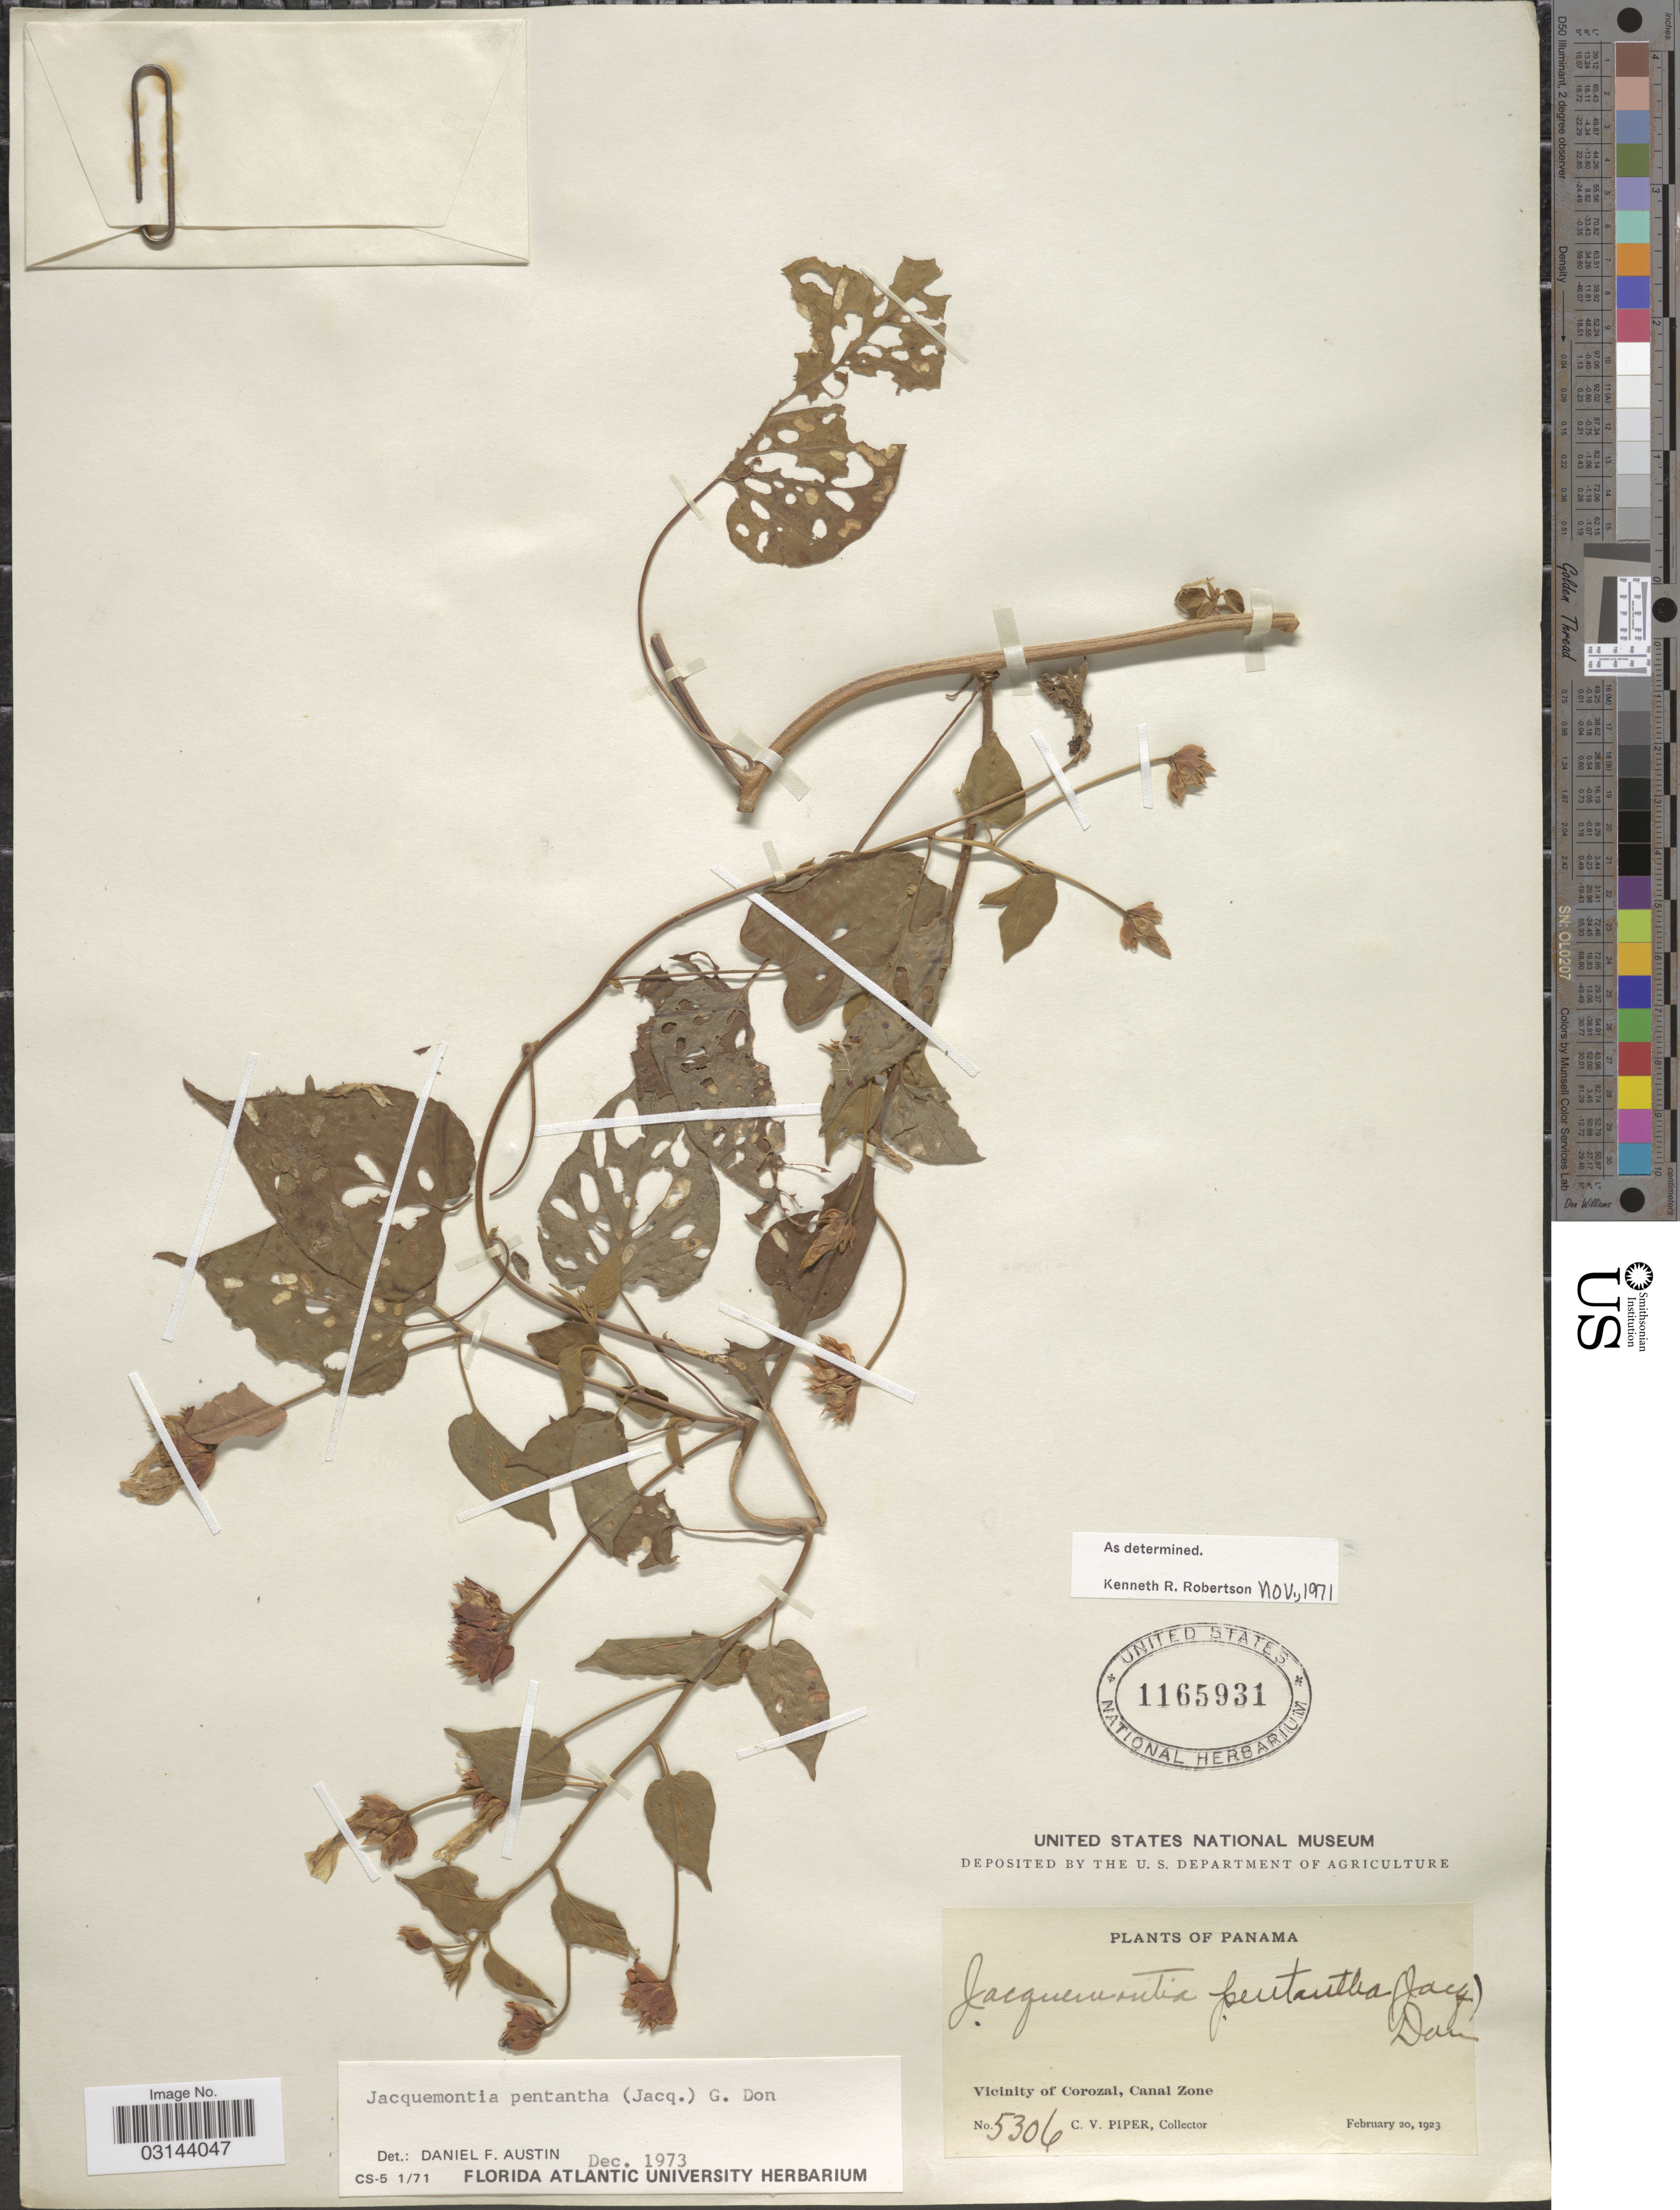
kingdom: Plantae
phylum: Tracheophyta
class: Magnoliopsida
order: Solanales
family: Convolvulaceae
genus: Jacquemontia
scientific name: Jacquemontia pentanthos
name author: (Jacq.) G. Don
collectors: C. V. Piper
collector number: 5306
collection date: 1923-02-20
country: Panama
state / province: Colón / Panamá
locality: Vicinity of Corozal, Canal Zone.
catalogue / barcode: US 1165931